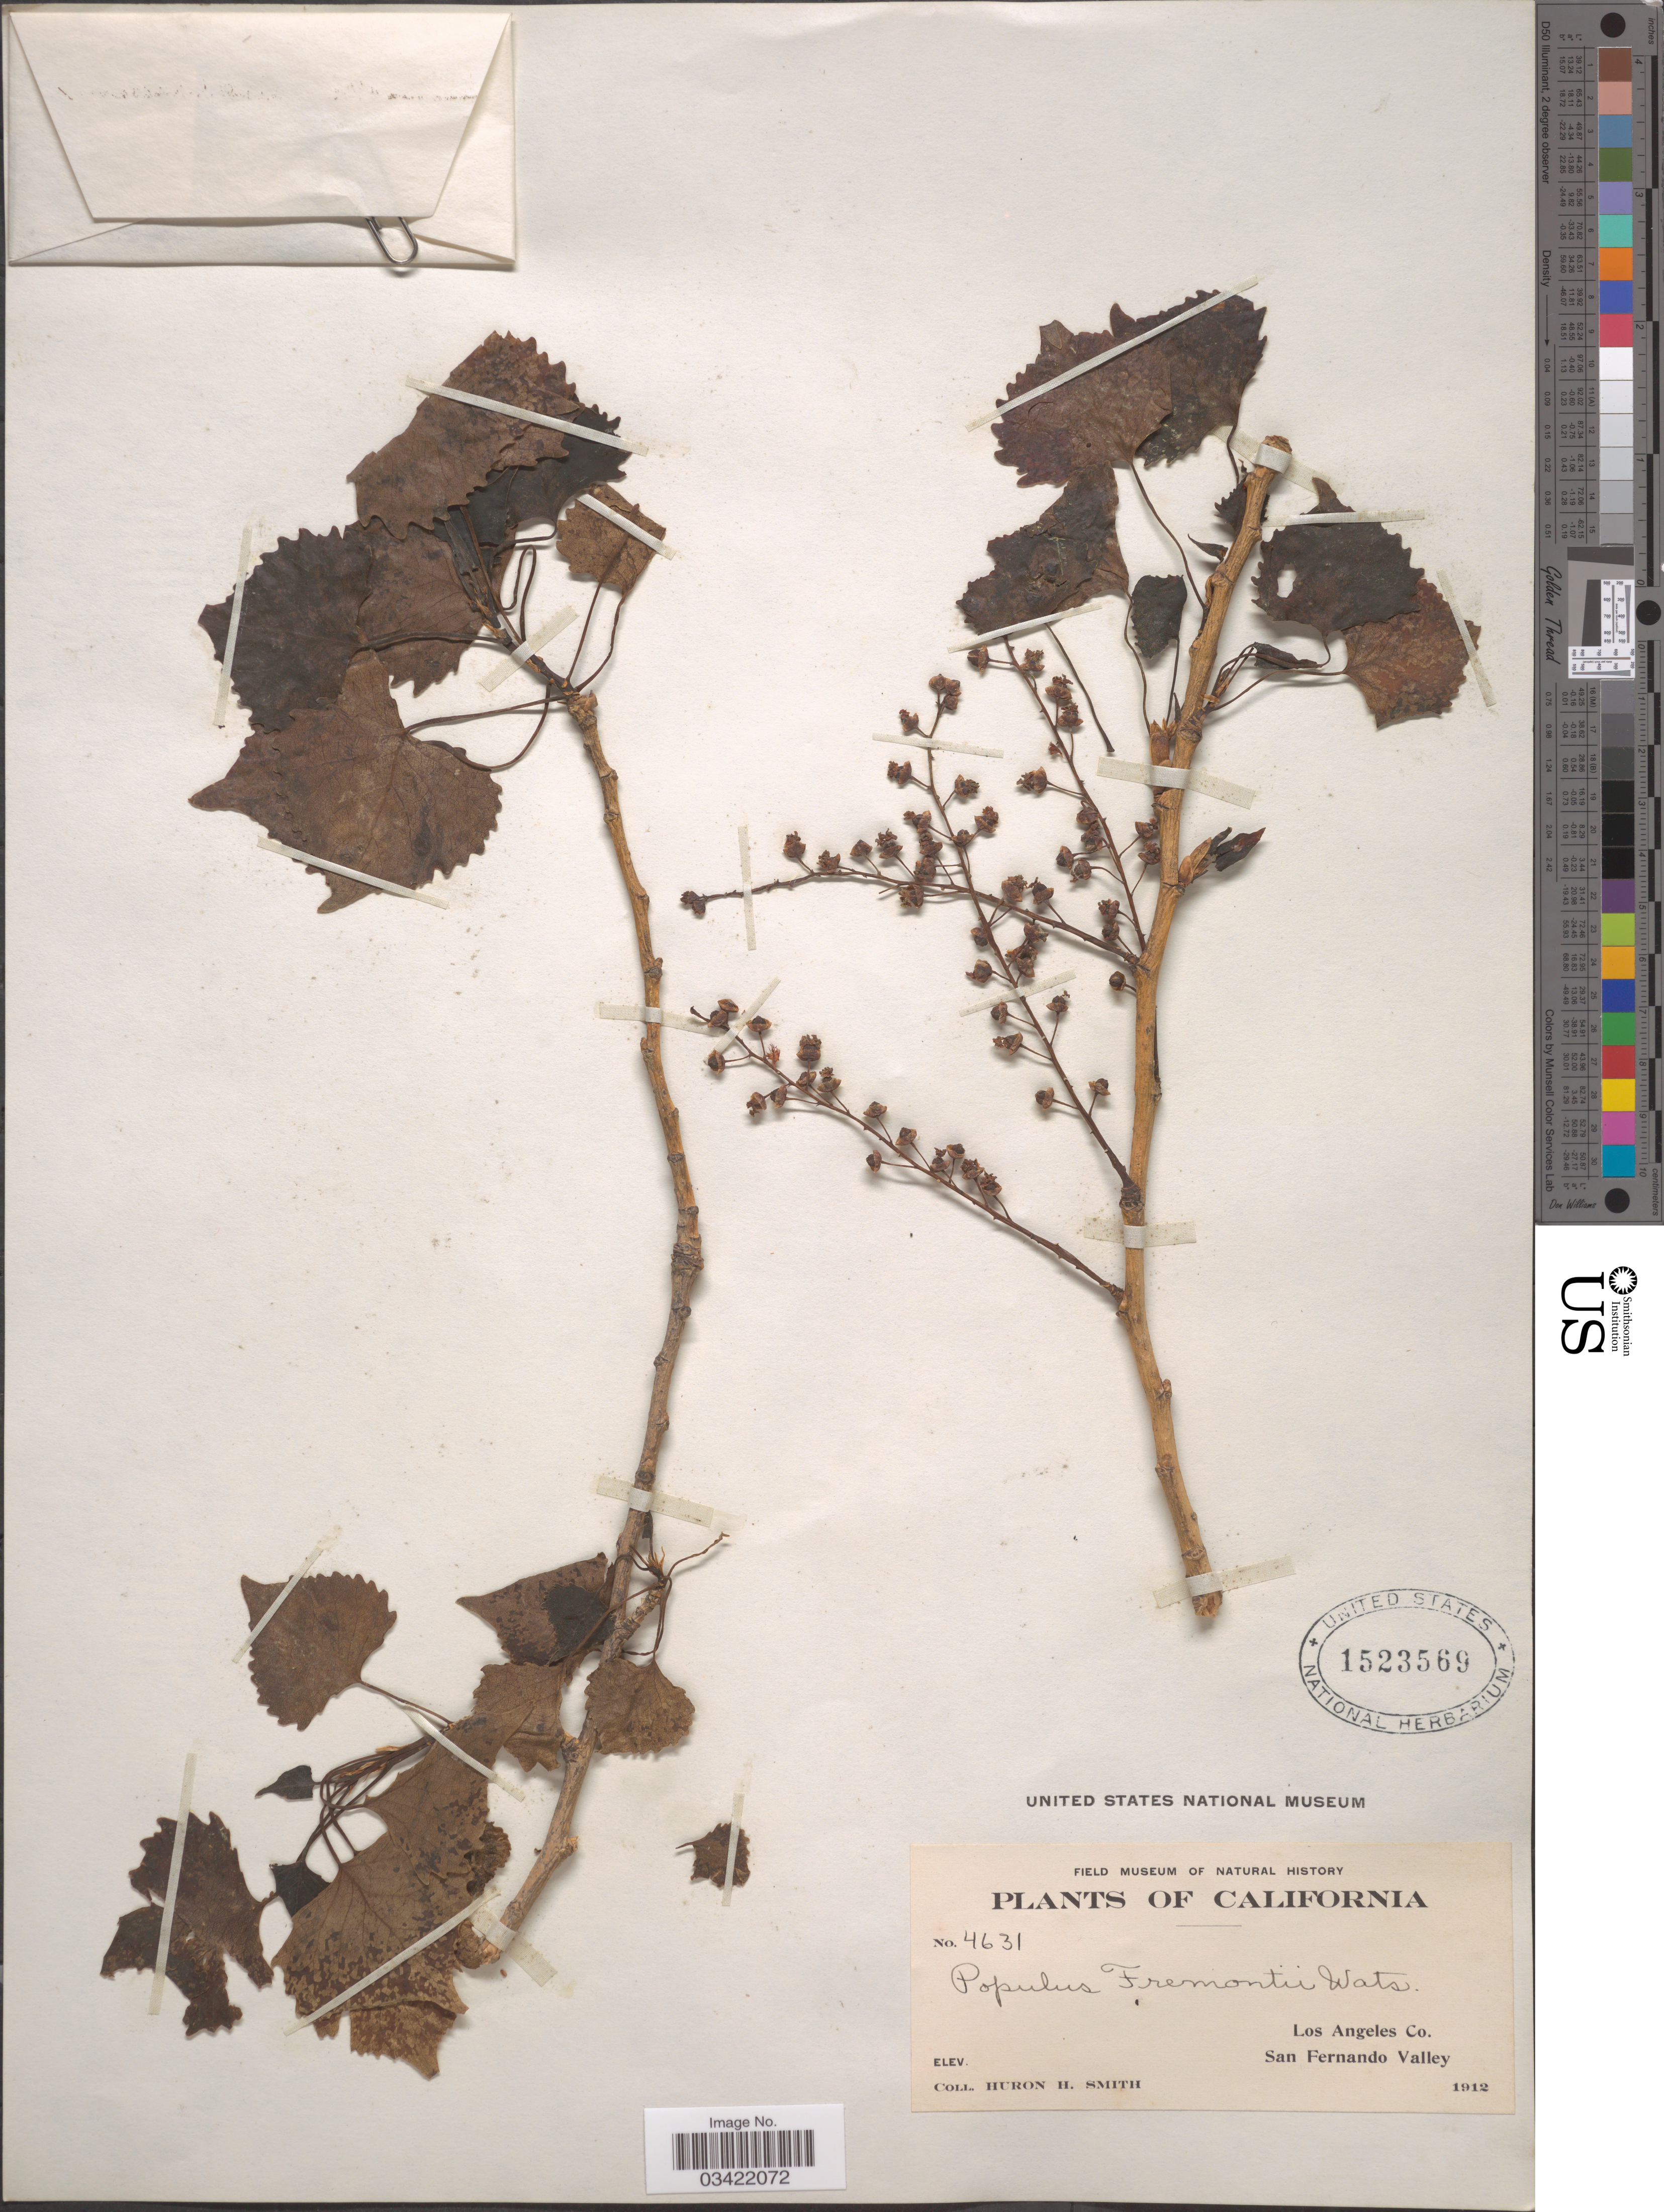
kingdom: Plantae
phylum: Tracheophyta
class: Magnoliopsida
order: Malpighiales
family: Salicaceae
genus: Populus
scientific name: Populus fremontii subsp. fremontii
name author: S. Watson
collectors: Huron H. Smith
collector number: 4631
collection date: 1912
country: United States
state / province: California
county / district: Los Angeles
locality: Los Angeles Co. San Fernando Valley.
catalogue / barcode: US 1523569